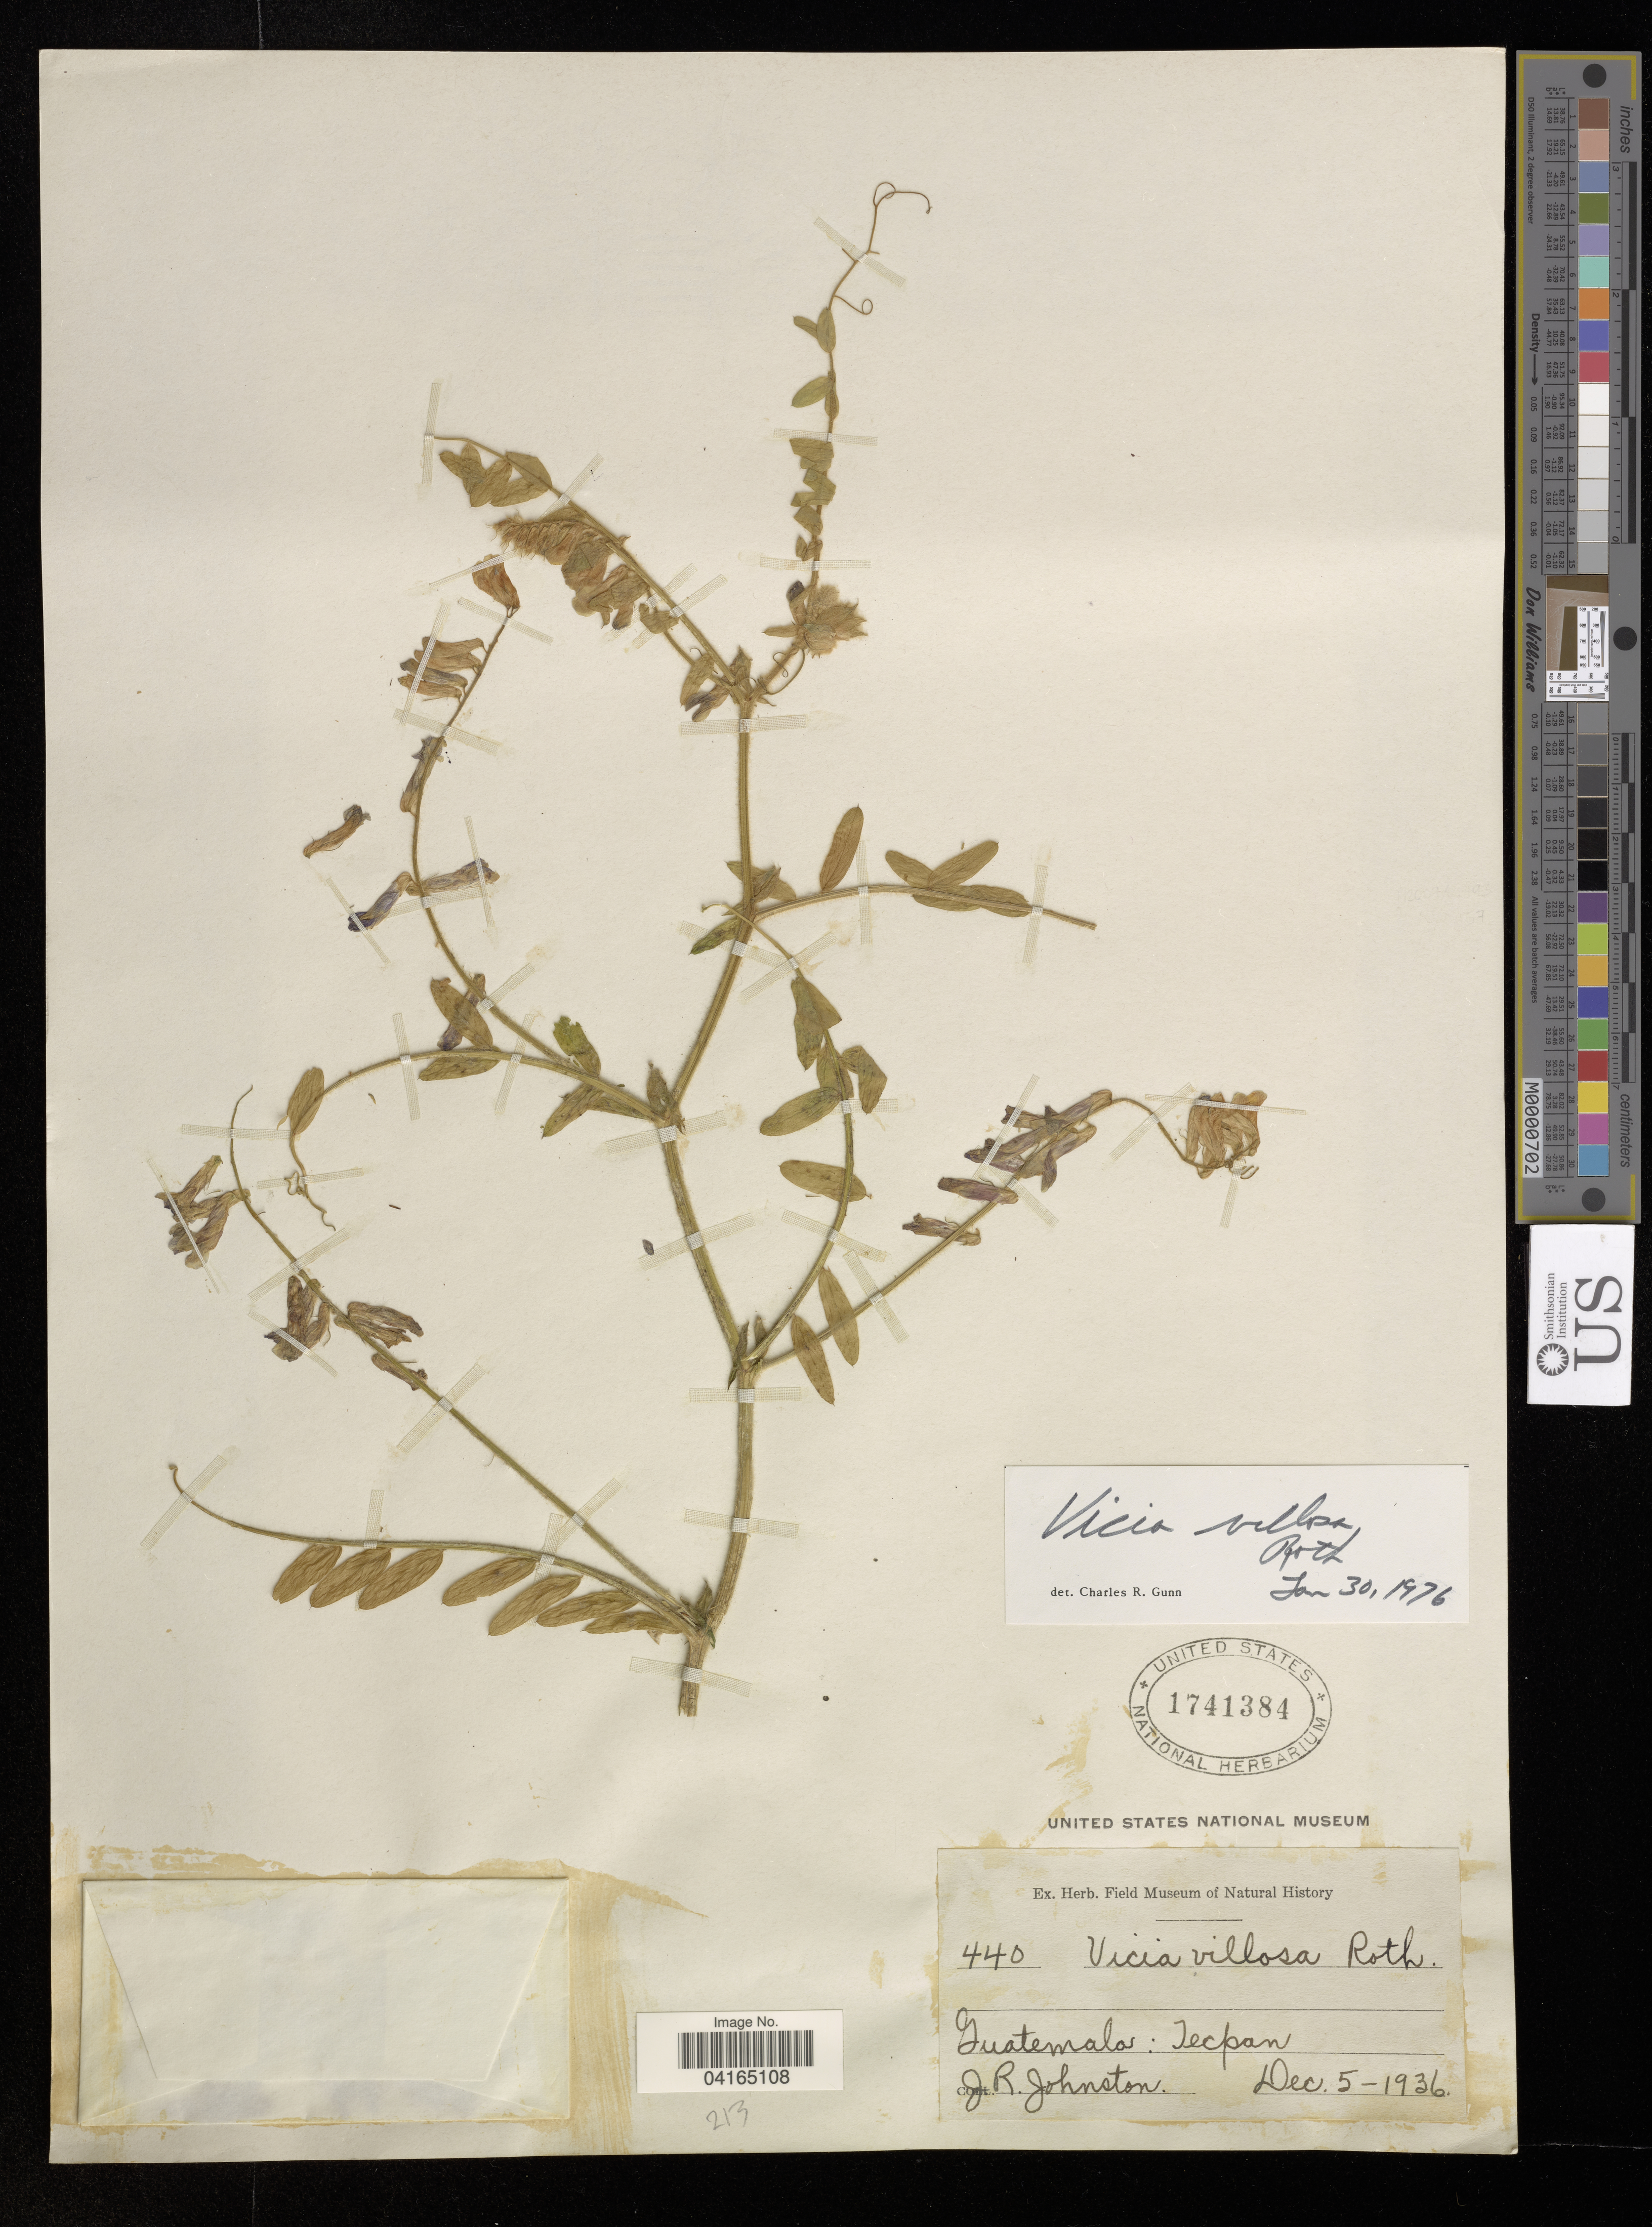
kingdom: Plantae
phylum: Tracheophyta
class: Magnoliopsida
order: Fabales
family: Fabaceae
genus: Vicia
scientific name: Vicia villosa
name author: Roth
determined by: Hechenleitner, Paulina, RBG Edinburgh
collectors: J. Johnston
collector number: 440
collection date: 1936-12-05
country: Guatemala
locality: Tecpan.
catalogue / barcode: US 1741384